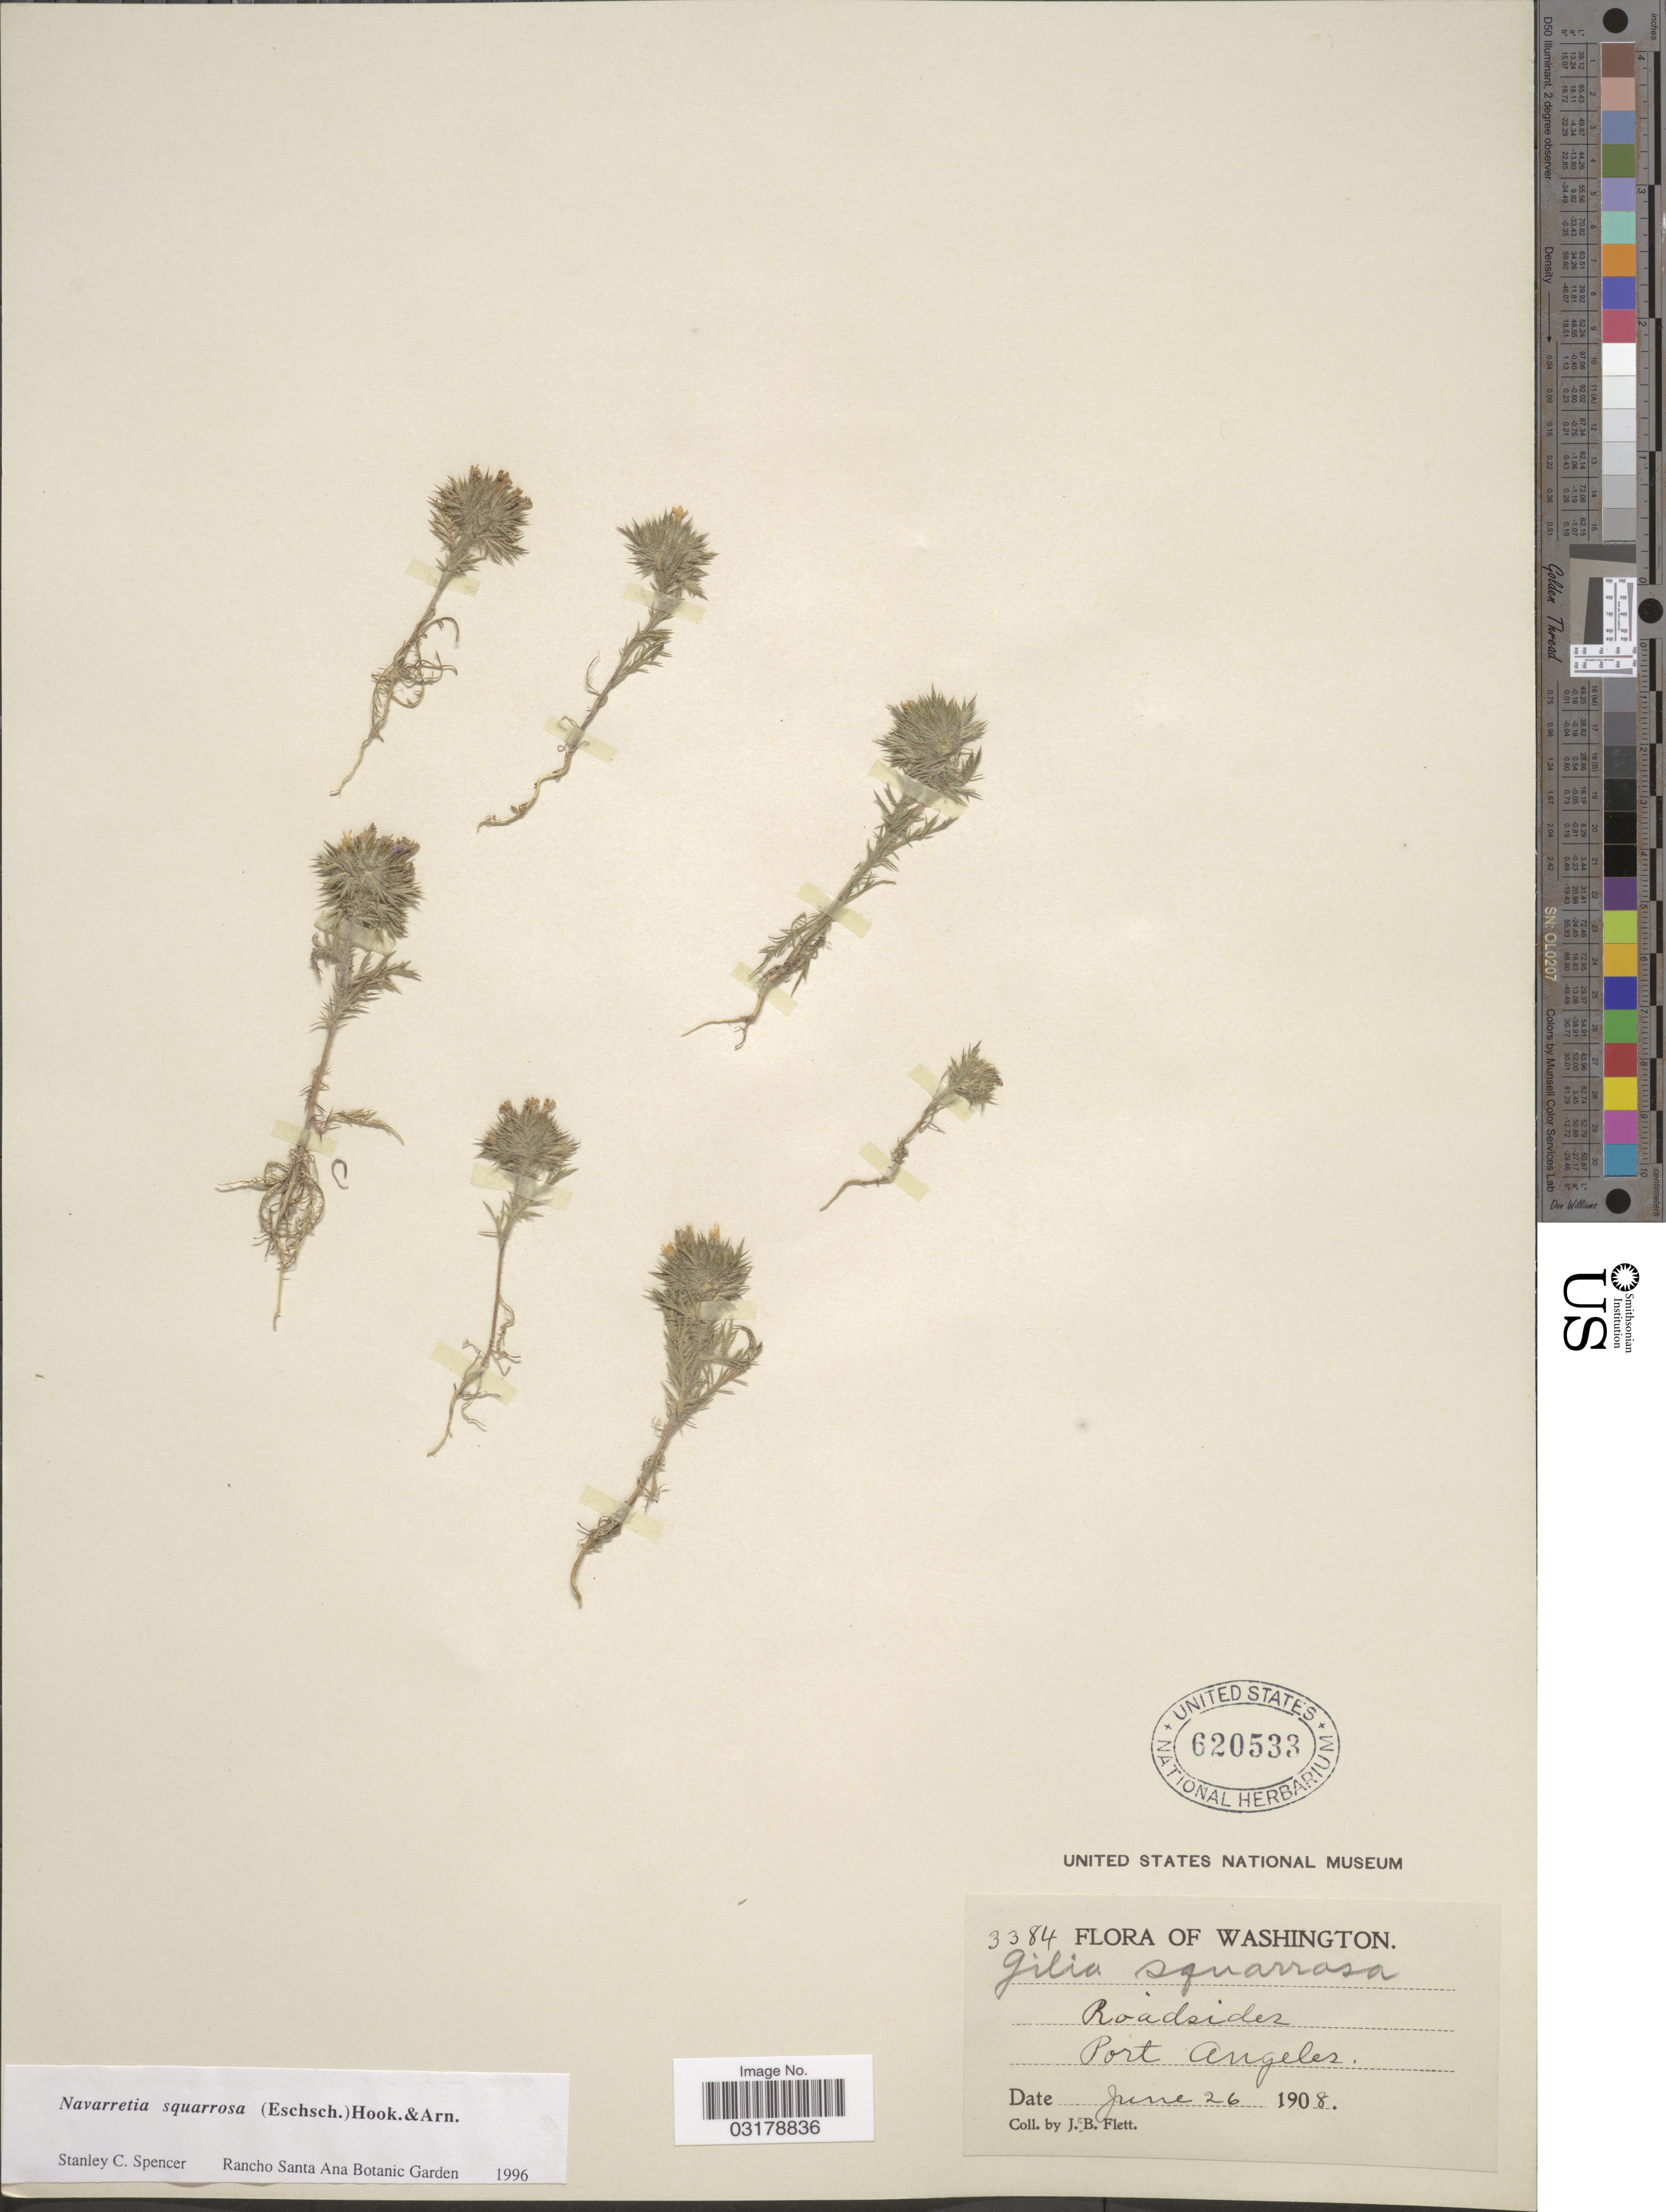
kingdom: Plantae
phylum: Tracheophyta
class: Magnoliopsida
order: Ericales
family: Polemoniaceae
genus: Navarretia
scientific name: Navarretia squarrosa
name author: (Eschsch.) Hook. & Arn.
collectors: J. Flett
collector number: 3384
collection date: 1908-06-26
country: United States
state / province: Washington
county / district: Clallam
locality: Roadsides. Port Angeles.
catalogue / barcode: US 620533